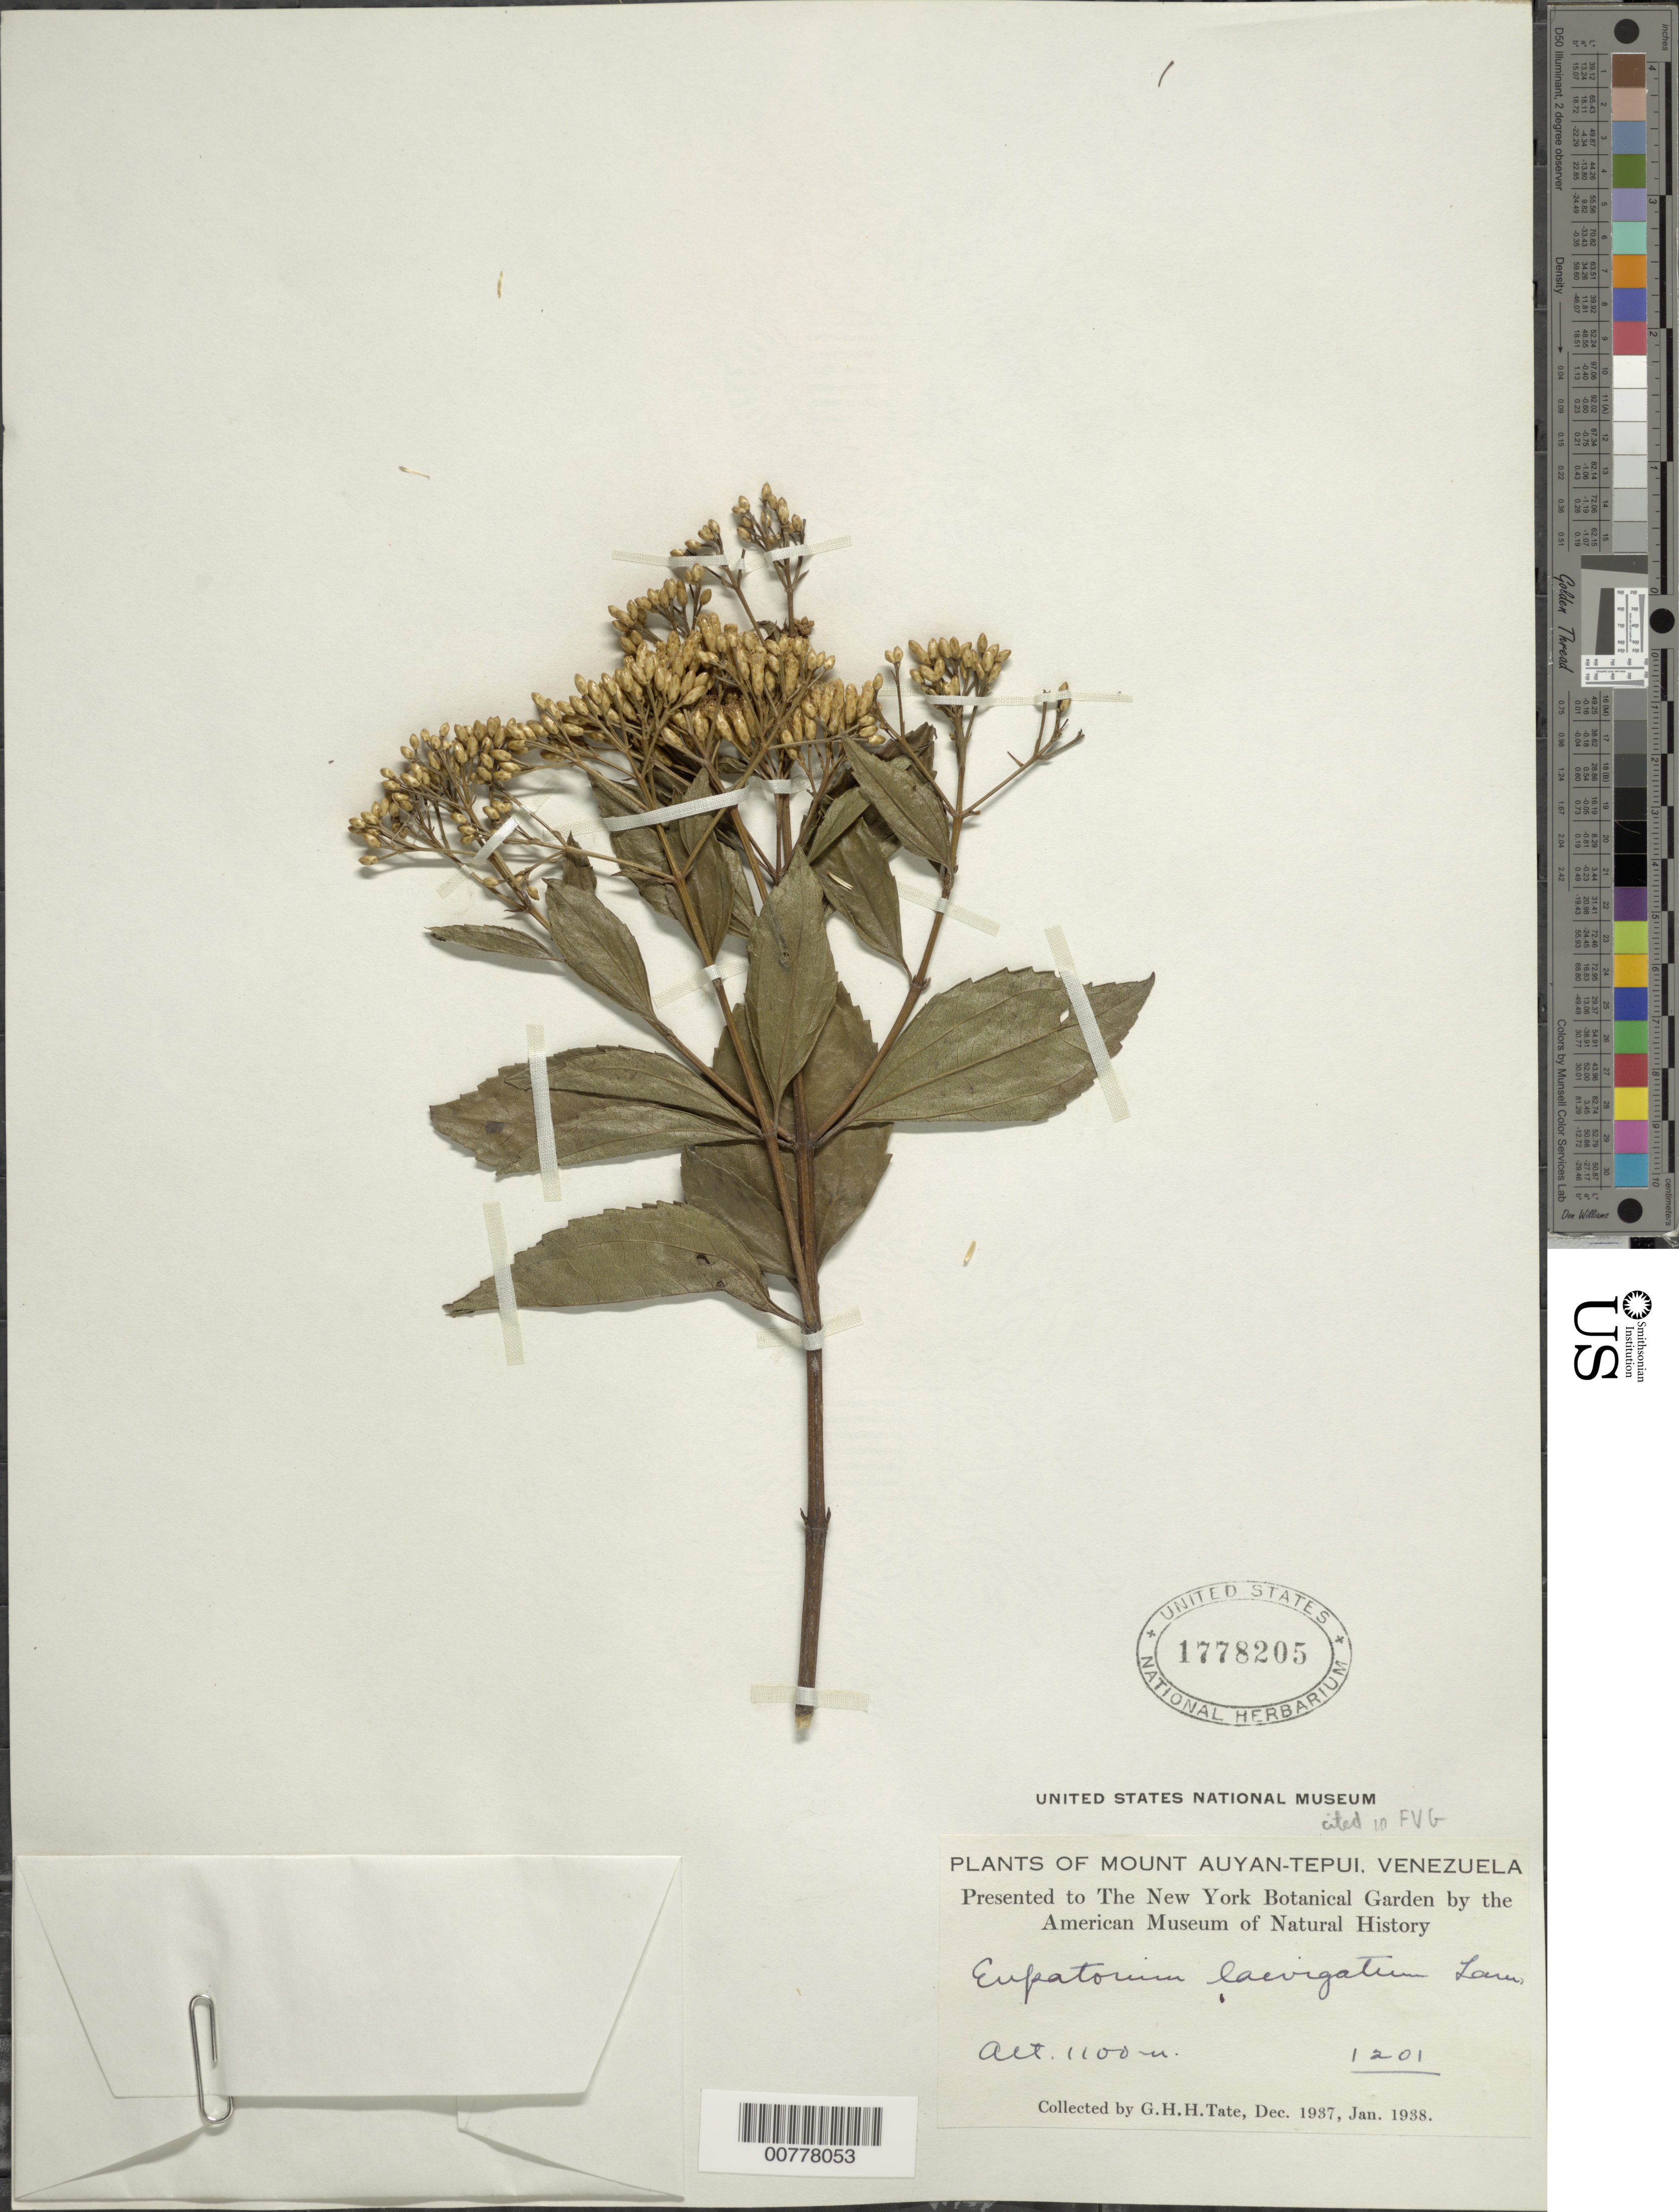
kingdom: Plantae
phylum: Tracheophyta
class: Magnoliopsida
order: Asterales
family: Asteraceae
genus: Chromolaena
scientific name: Chromolaena laevigata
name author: (Lam.) R.M. King & H. Rob.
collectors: G. H. H.Tate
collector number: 1201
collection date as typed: Dec-37 to Jan-38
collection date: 1937-12/1938-01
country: Venezuela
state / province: Bolívar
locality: Mt. Auyan-tepuí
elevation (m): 1100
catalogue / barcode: US 1778205